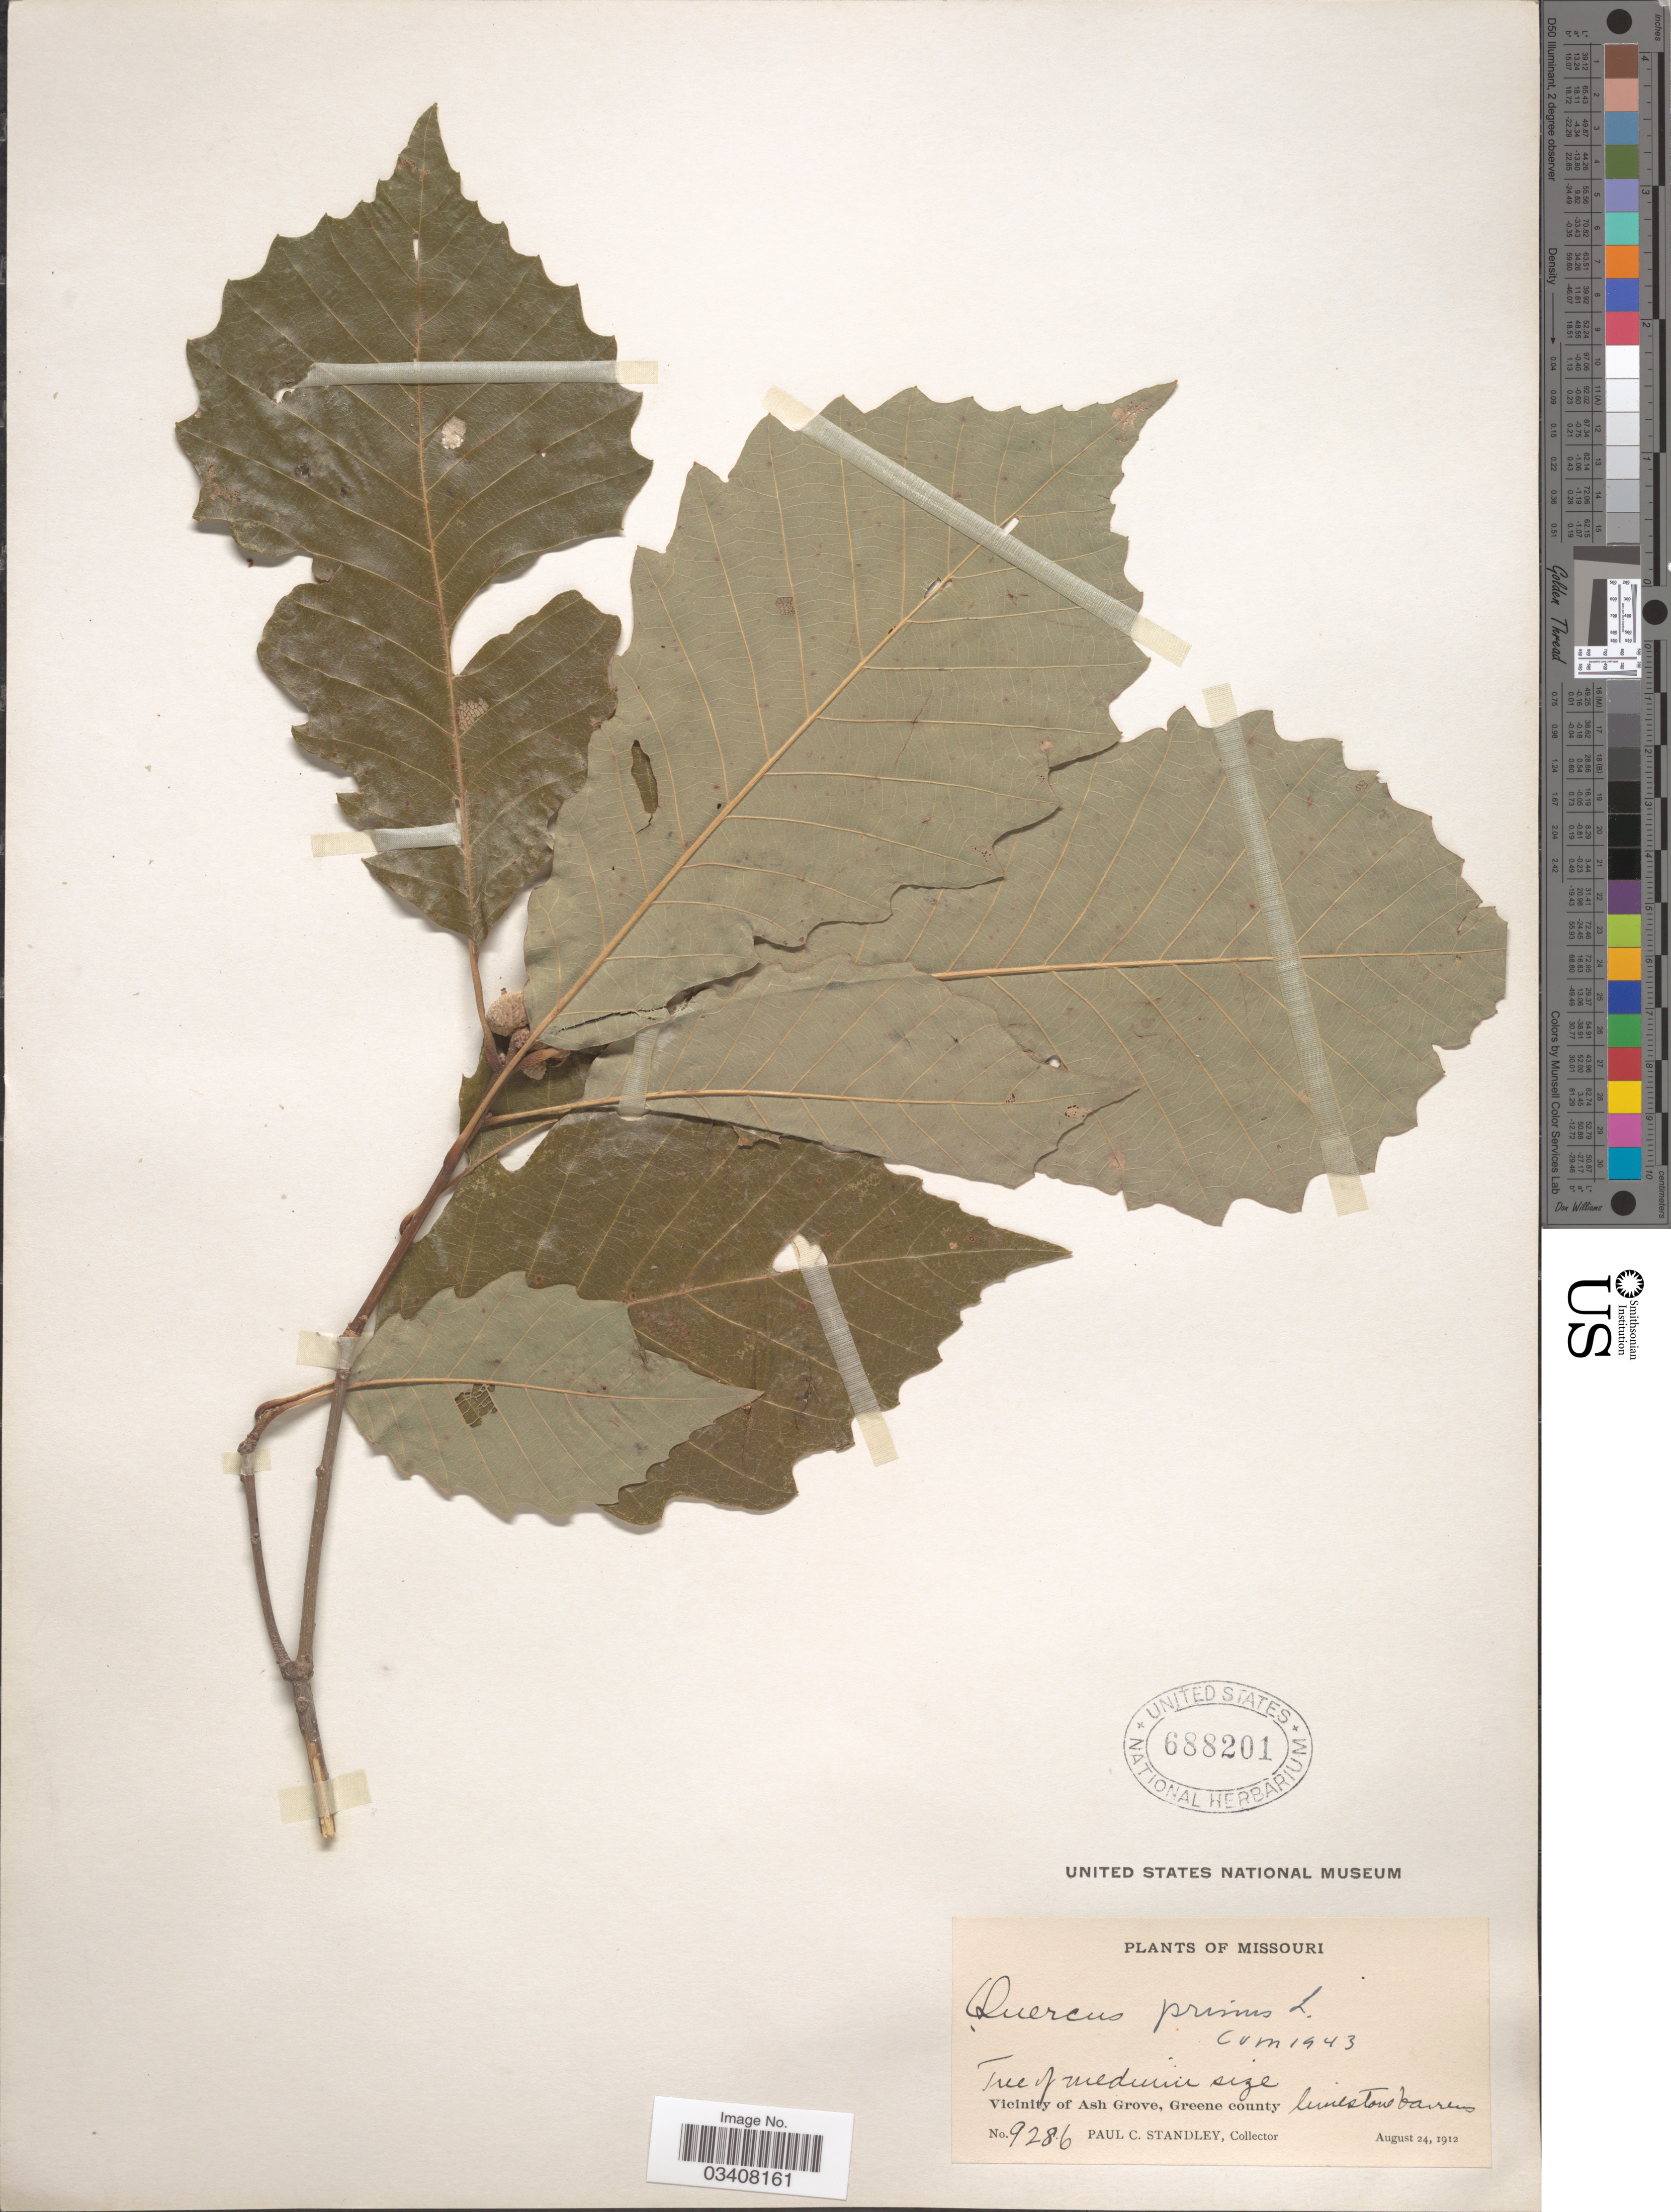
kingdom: Plantae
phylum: Tracheophyta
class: Magnoliopsida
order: Fagales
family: Fagaceae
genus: Quercus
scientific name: Quercus prinus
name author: L.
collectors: P. C. Standley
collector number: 9286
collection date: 1912-08-24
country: United States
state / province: Missouri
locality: Vicinity of Ash Grove, Greene County.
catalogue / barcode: US 688201